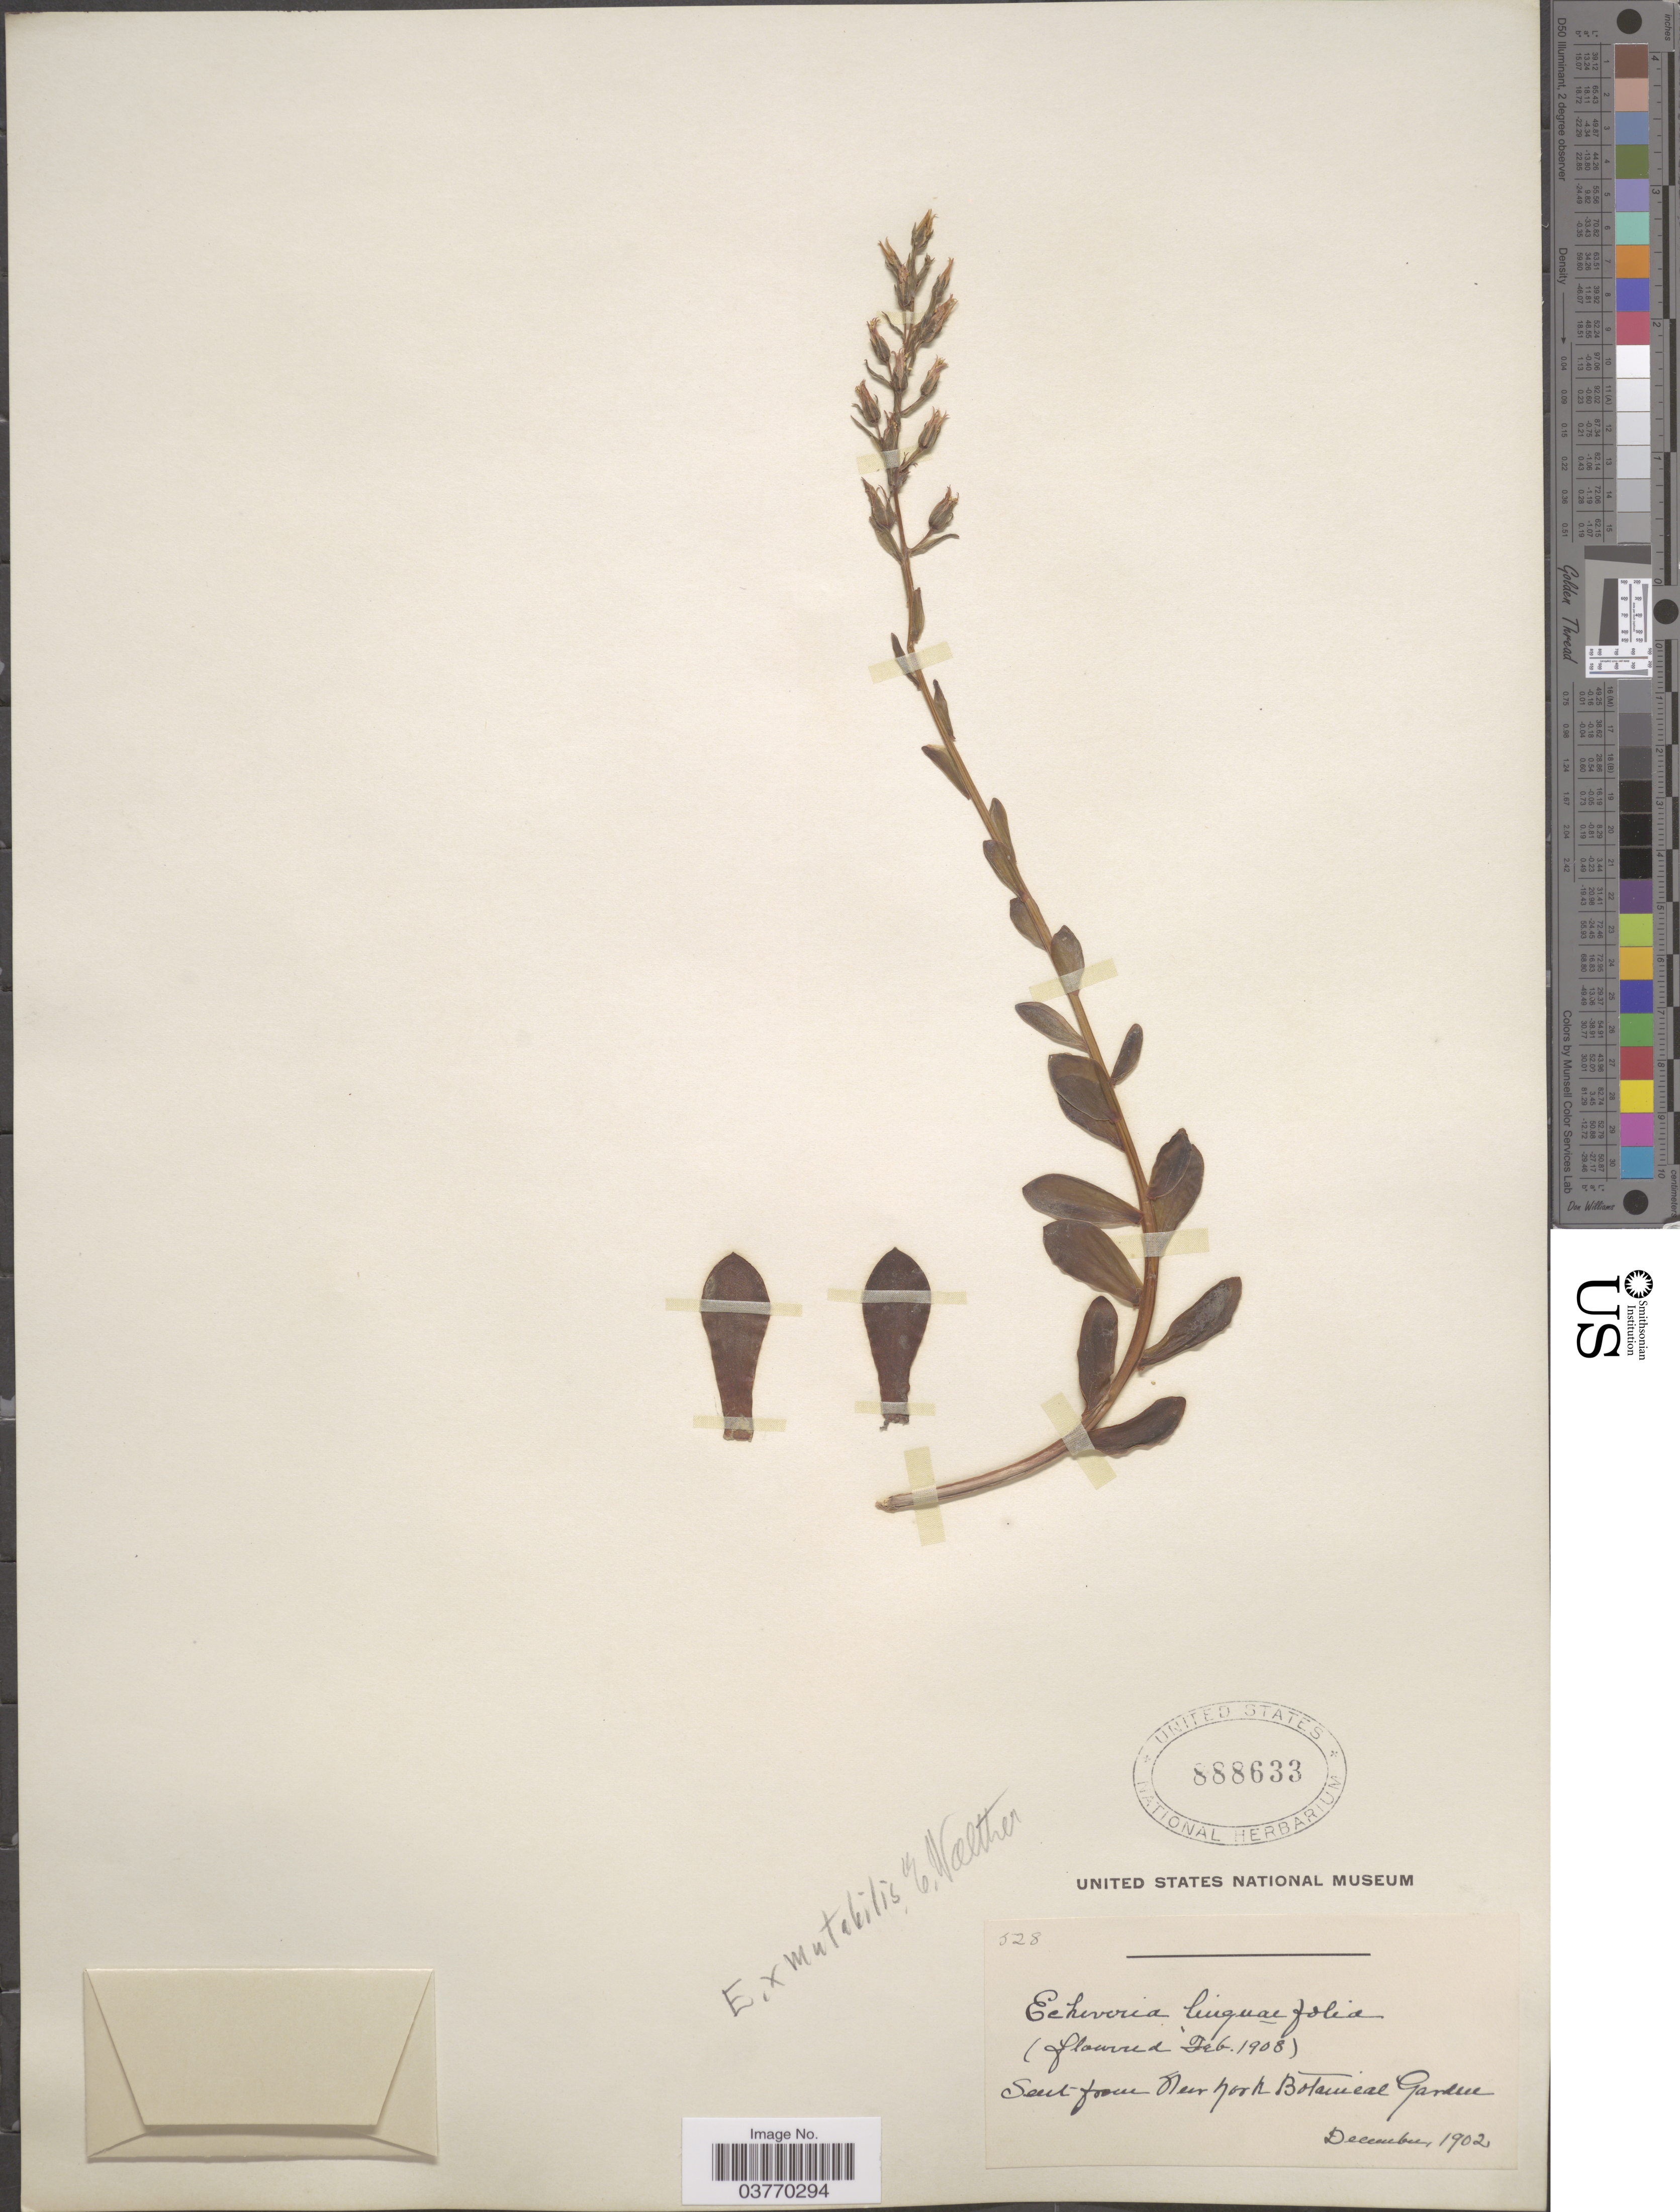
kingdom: Plantae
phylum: Tracheophyta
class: Magnoliopsida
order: Saxifragales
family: Crassulaceae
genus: Echeveria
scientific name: Echeveria x mutabilis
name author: Deleuil ex É. Morren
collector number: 528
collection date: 1902-12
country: United States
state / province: New York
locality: New York Botanical Garden.?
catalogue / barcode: US 888633